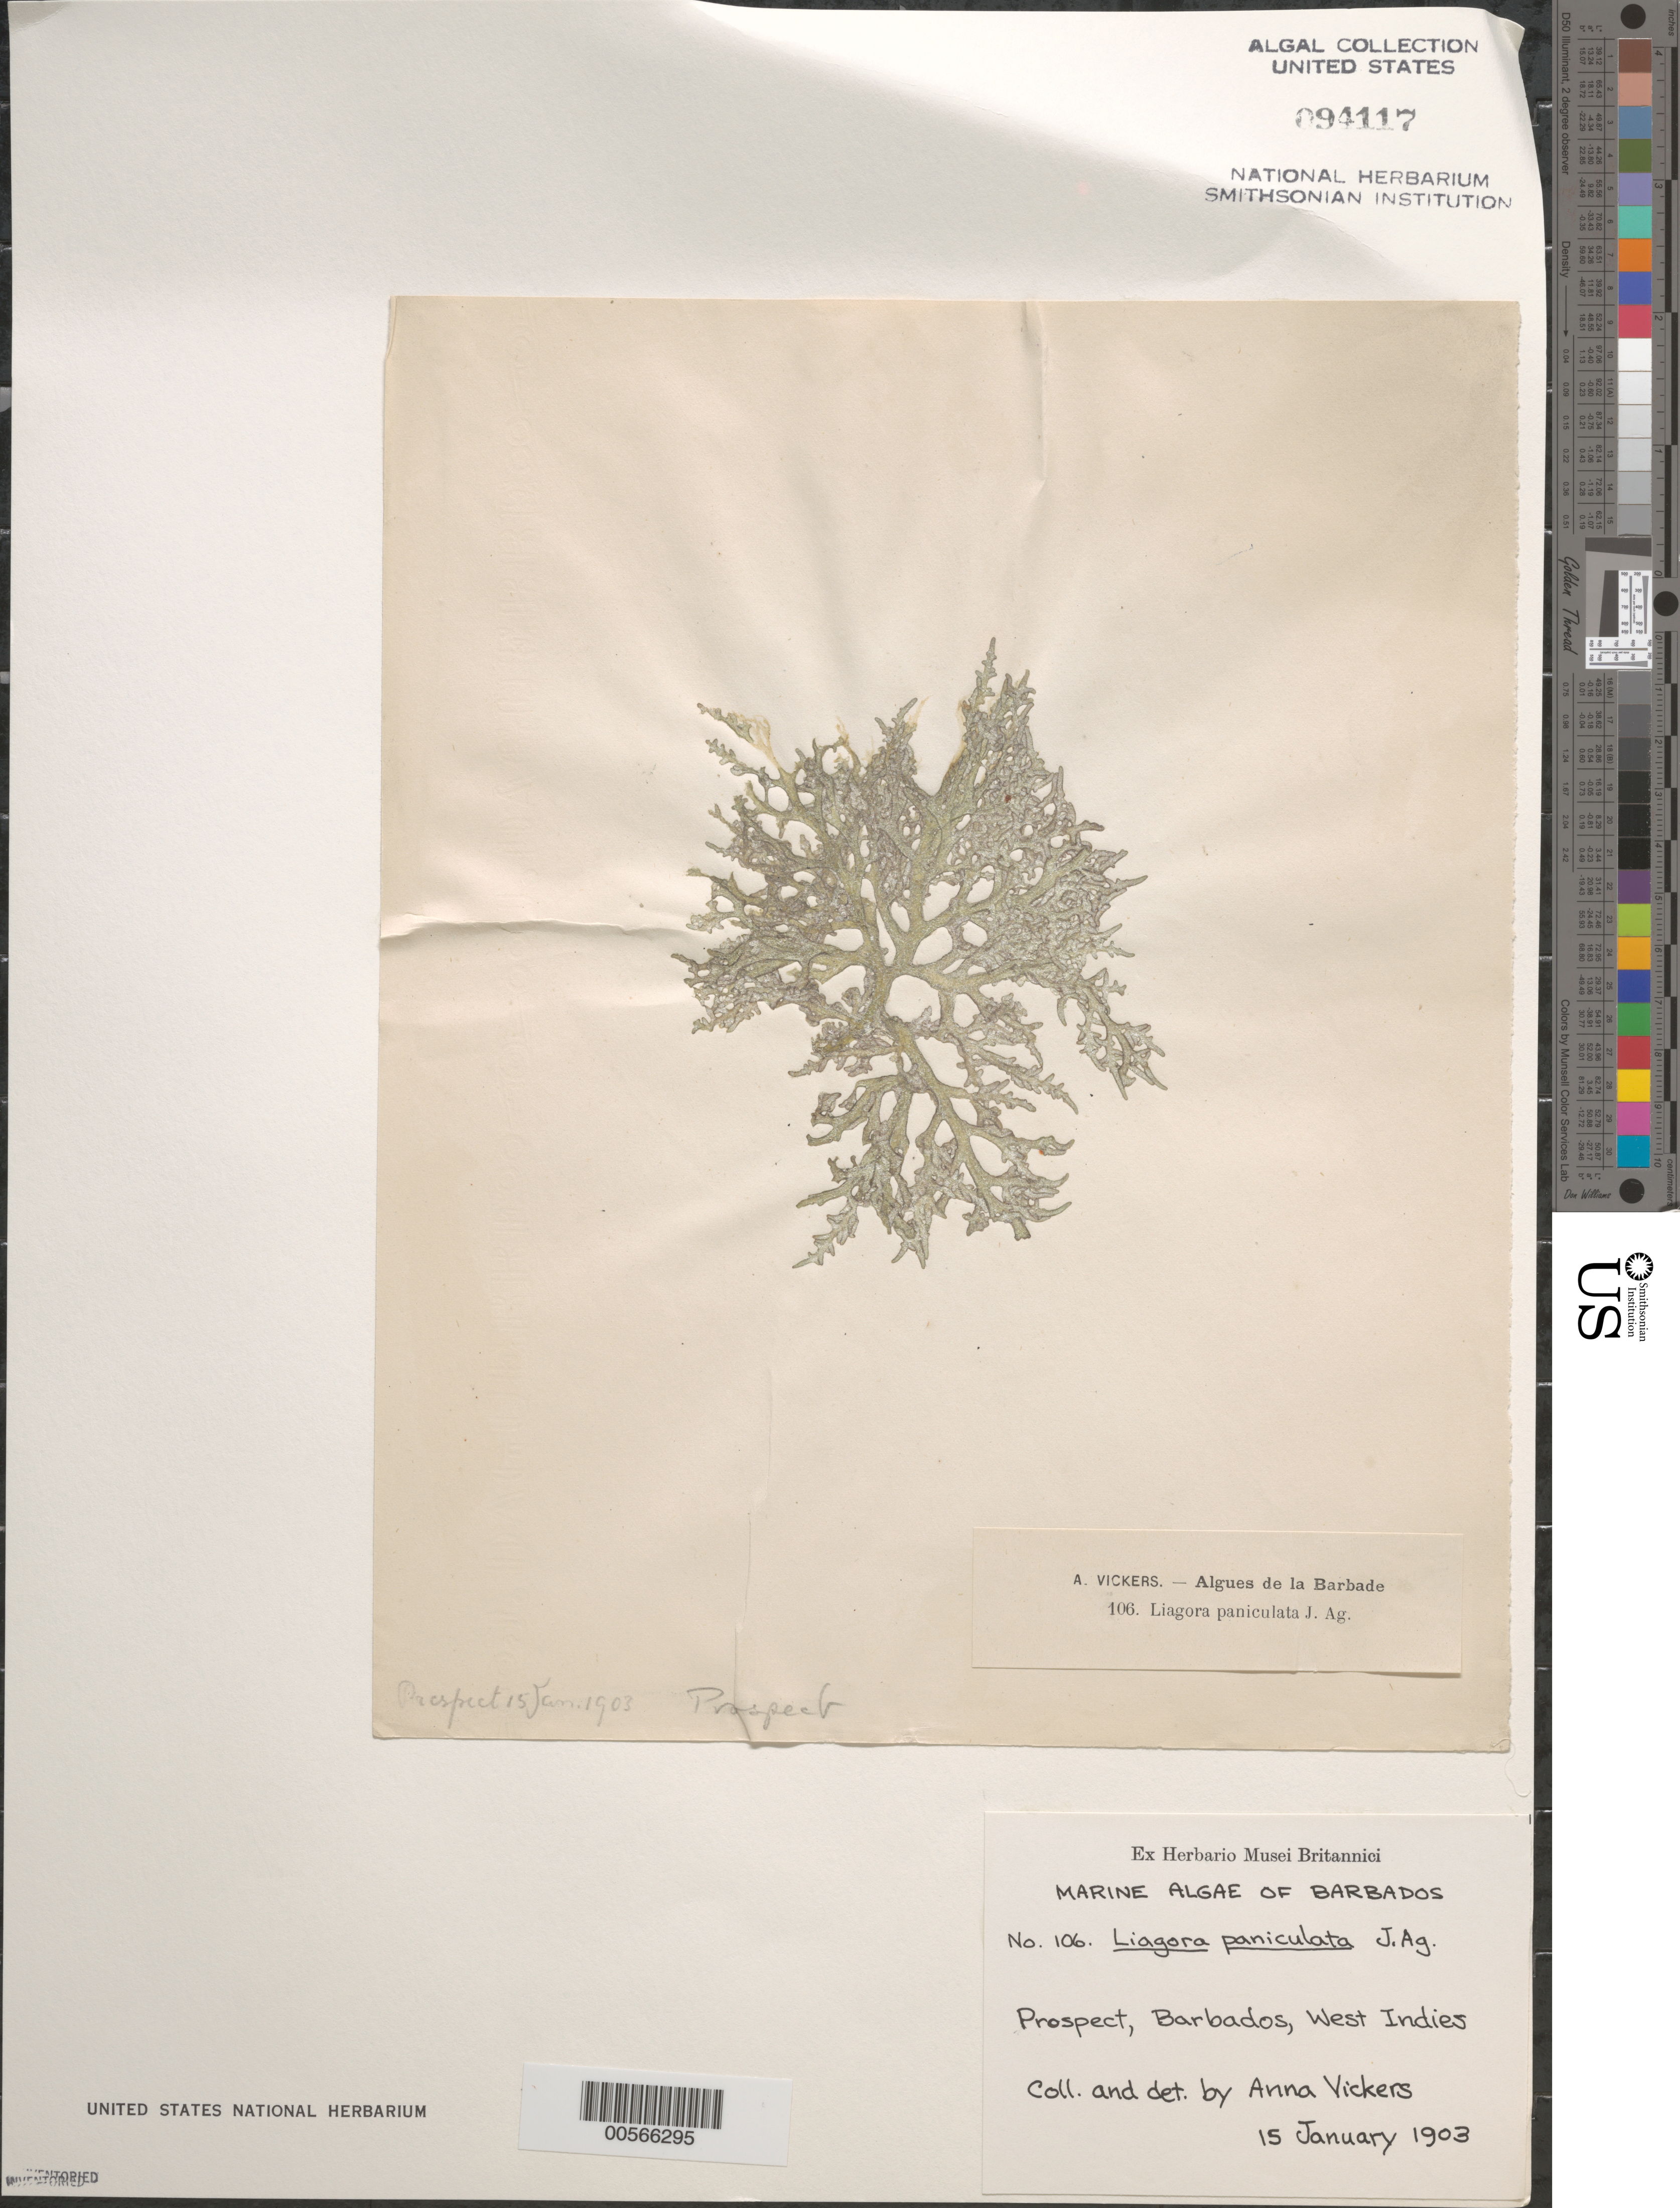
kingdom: Plantae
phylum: Rhodophyta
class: Florideophyceae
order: Nemaliales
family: Liagoraceae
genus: Liagora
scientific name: Liagora paniculata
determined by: Vickers, A.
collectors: A. Vickers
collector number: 106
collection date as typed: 15 Jan 1903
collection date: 1903-01-15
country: Barbados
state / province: Saint James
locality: Prospect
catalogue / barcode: US 94117